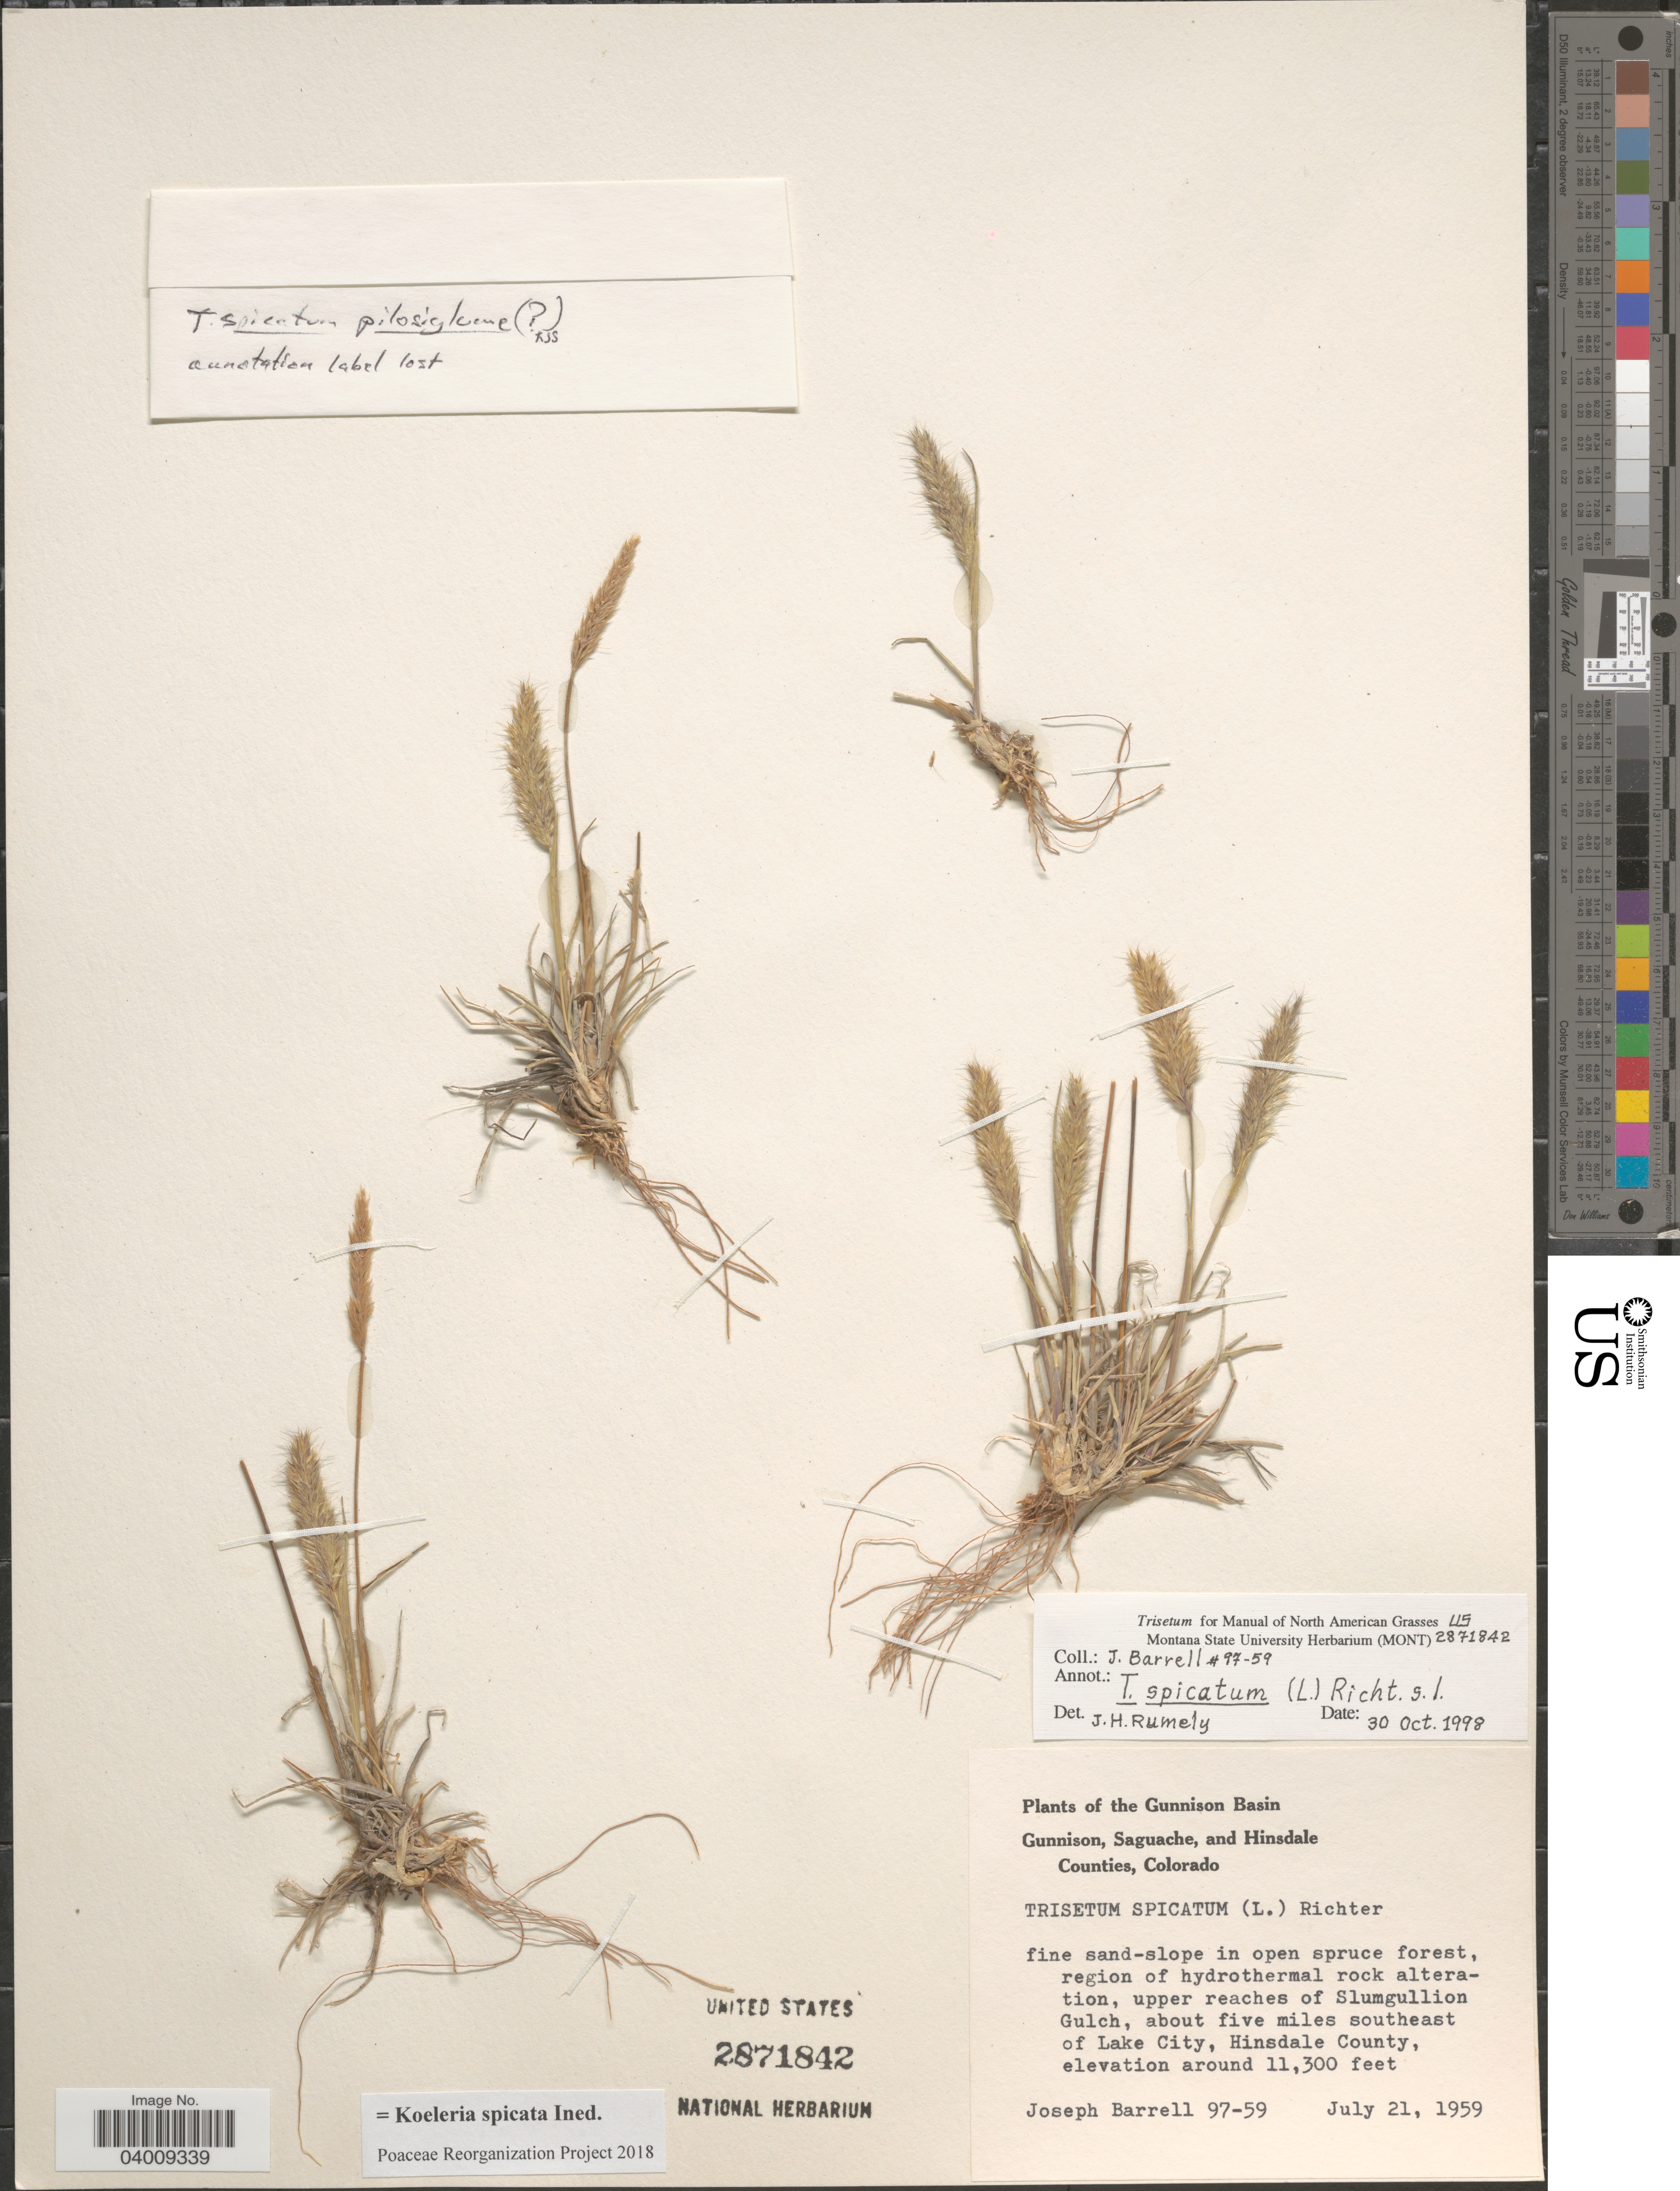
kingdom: Plantae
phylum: Tracheophyta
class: Liliopsida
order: Poales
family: Poaceae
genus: Koeleria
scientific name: Koeleria spicata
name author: (L.) Barberá et al.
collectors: J. Barrell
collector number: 97-59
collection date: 1959-07-21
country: United States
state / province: Colorado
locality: The Gunnison Basin. Upper reaches of Slumgullion Gulch, about five miles southeast of Lake City, Hinsdale County.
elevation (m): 3444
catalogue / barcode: US 2871842